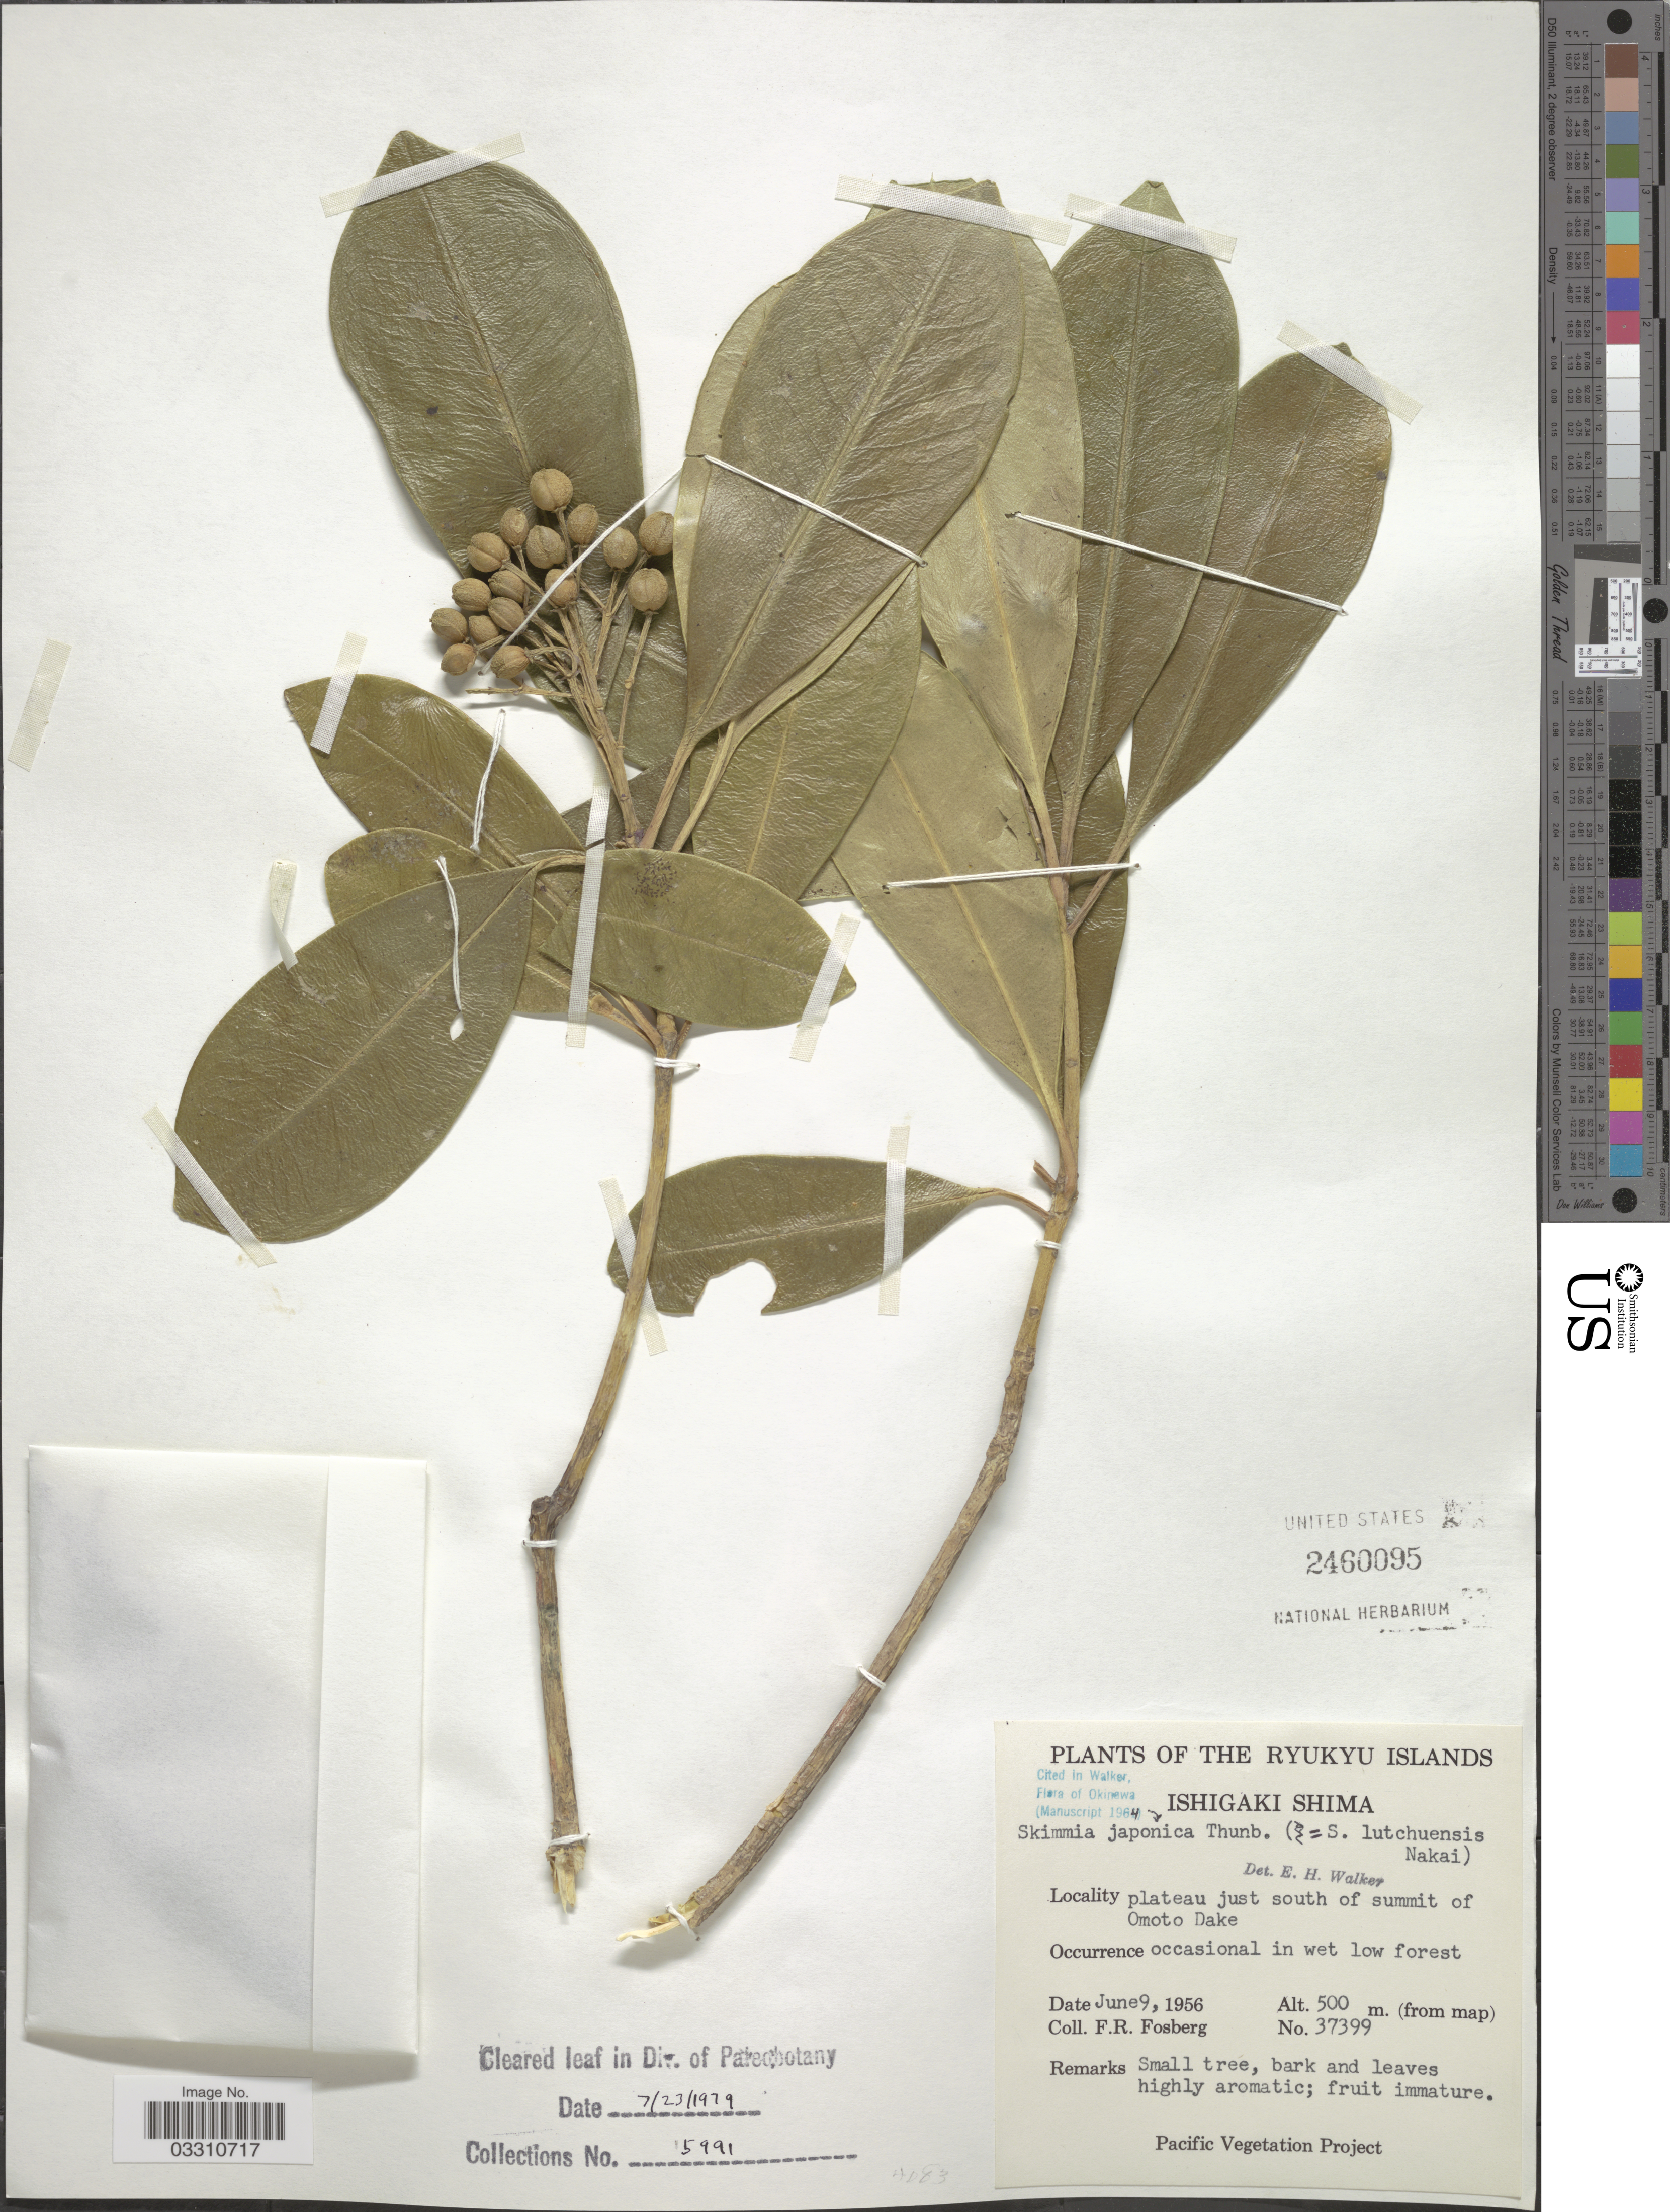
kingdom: Plantae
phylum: Tracheophyta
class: Magnoliopsida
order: Sapindales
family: Rutaceae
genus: Skimmia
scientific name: Skimmia japonica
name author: Thunb.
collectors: F. R. Fosberg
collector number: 37399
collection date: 1956-06-09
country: Japan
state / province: Okinawa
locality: The Ryukyu Islands. Ishigaki Shima. Plateau just south of summit of Omoto Dake.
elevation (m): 500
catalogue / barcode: US 2460095